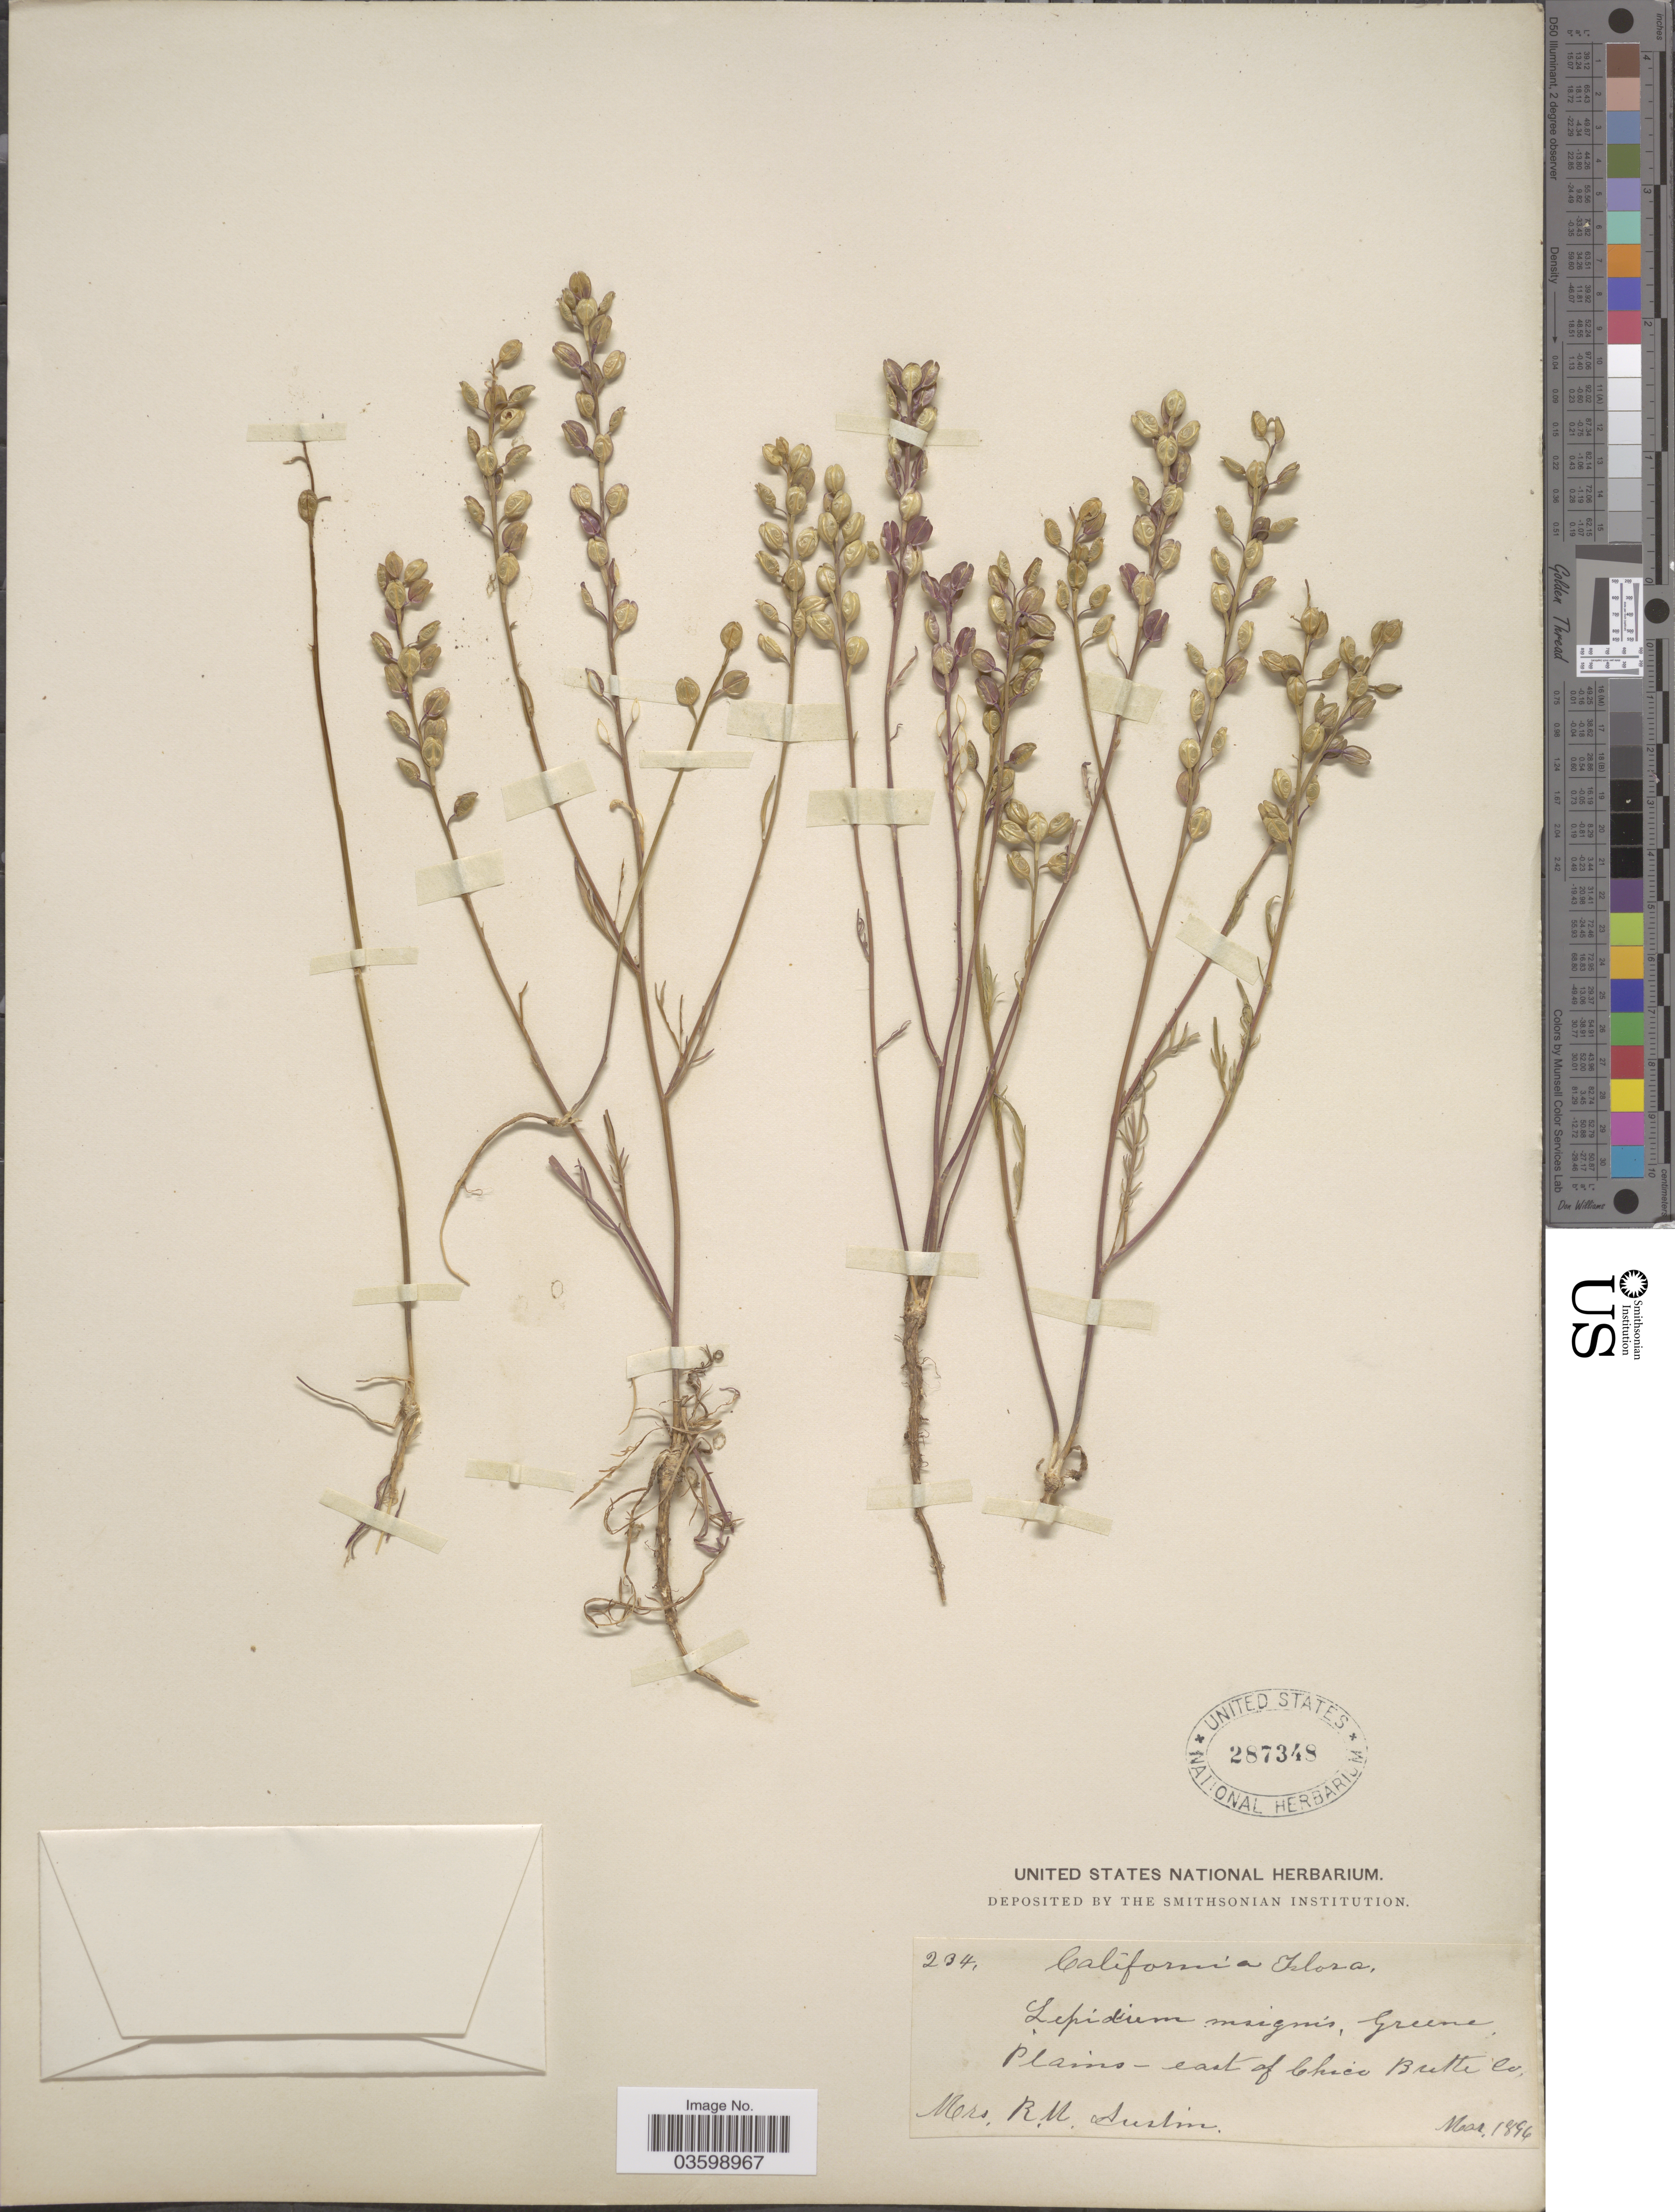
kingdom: Plantae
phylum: Tracheophyta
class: Magnoliopsida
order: Brassicales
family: Brassicaceae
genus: Lepidium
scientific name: Lepidium nitidum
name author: Nutt.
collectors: R. Austin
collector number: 234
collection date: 1896-03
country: United States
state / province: California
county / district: Butte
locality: Plains - east of Chico Butte Co.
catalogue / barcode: US 287348